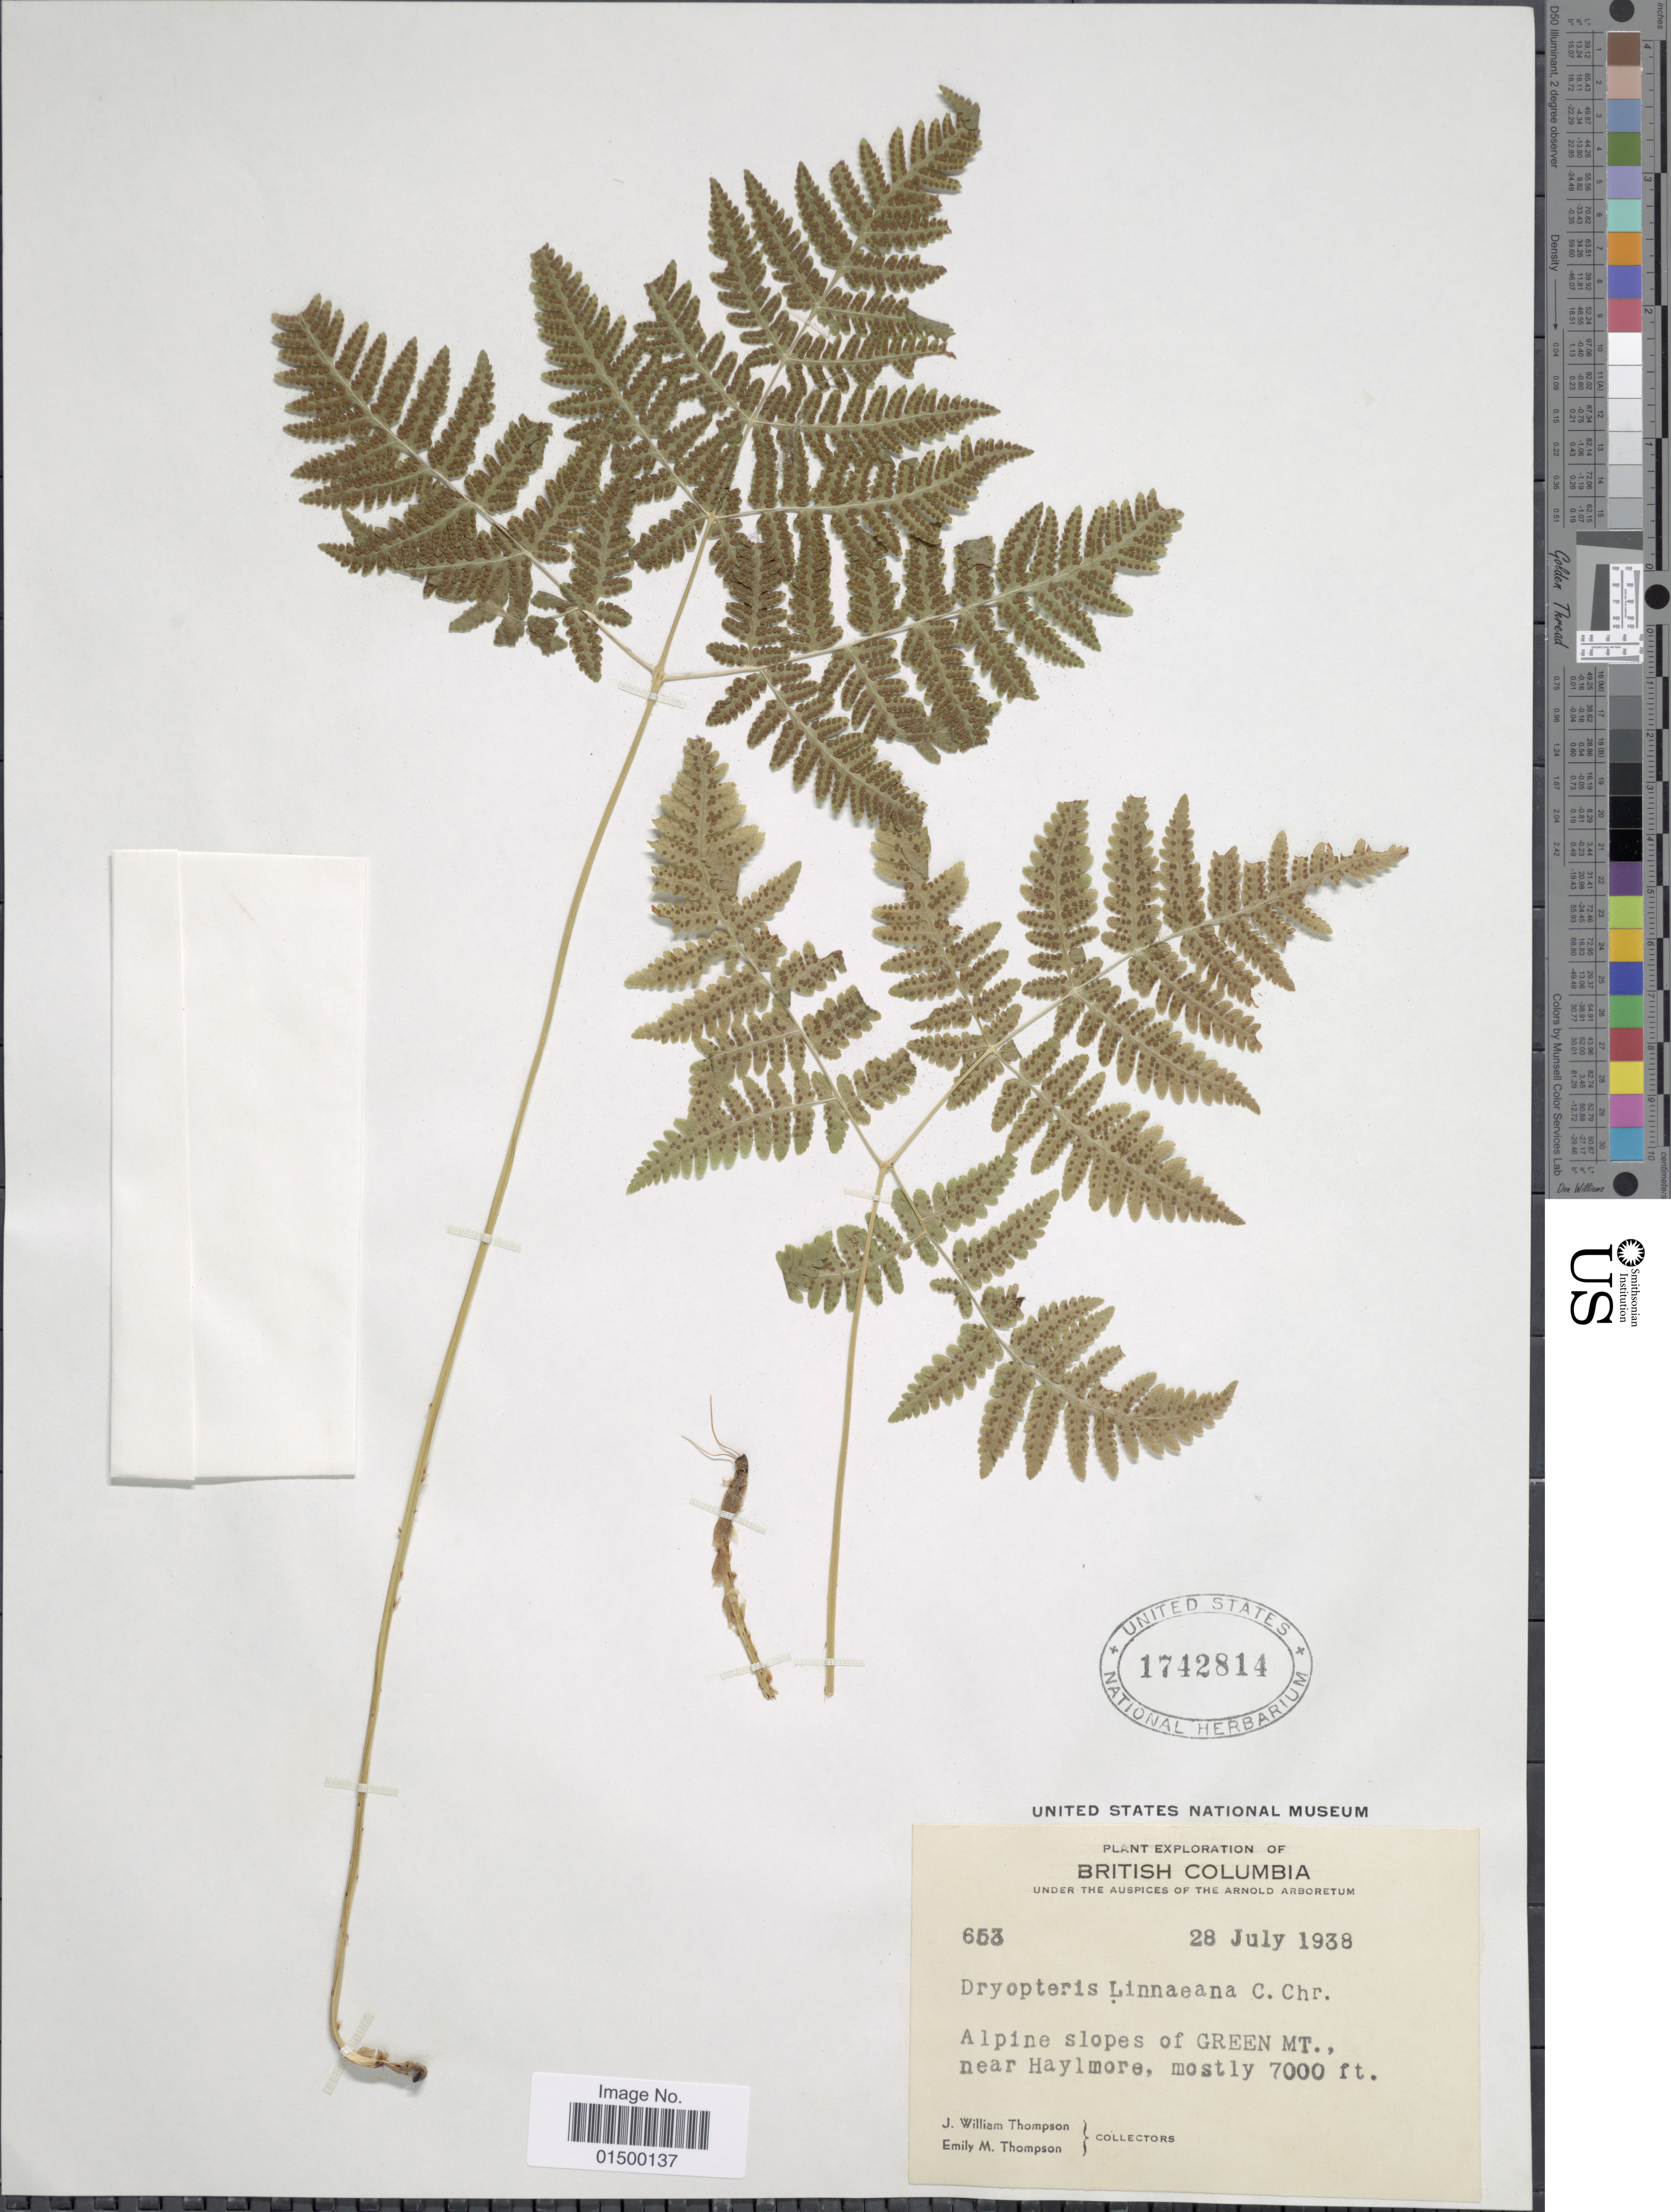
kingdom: Plantae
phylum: Tracheophyta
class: Polypodiopsida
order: Polypodiales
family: Cystopteridaceae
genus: Gymnocarpium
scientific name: Gymnocarpium disjunctum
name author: (Rupr.) Ching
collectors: J. W. Thompson & E. M. Thompson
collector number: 653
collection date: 1938-07-28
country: Canada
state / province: British Columbia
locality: Alpine slopes of Green MT., near Haylmore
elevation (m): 2134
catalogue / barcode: US 1742814